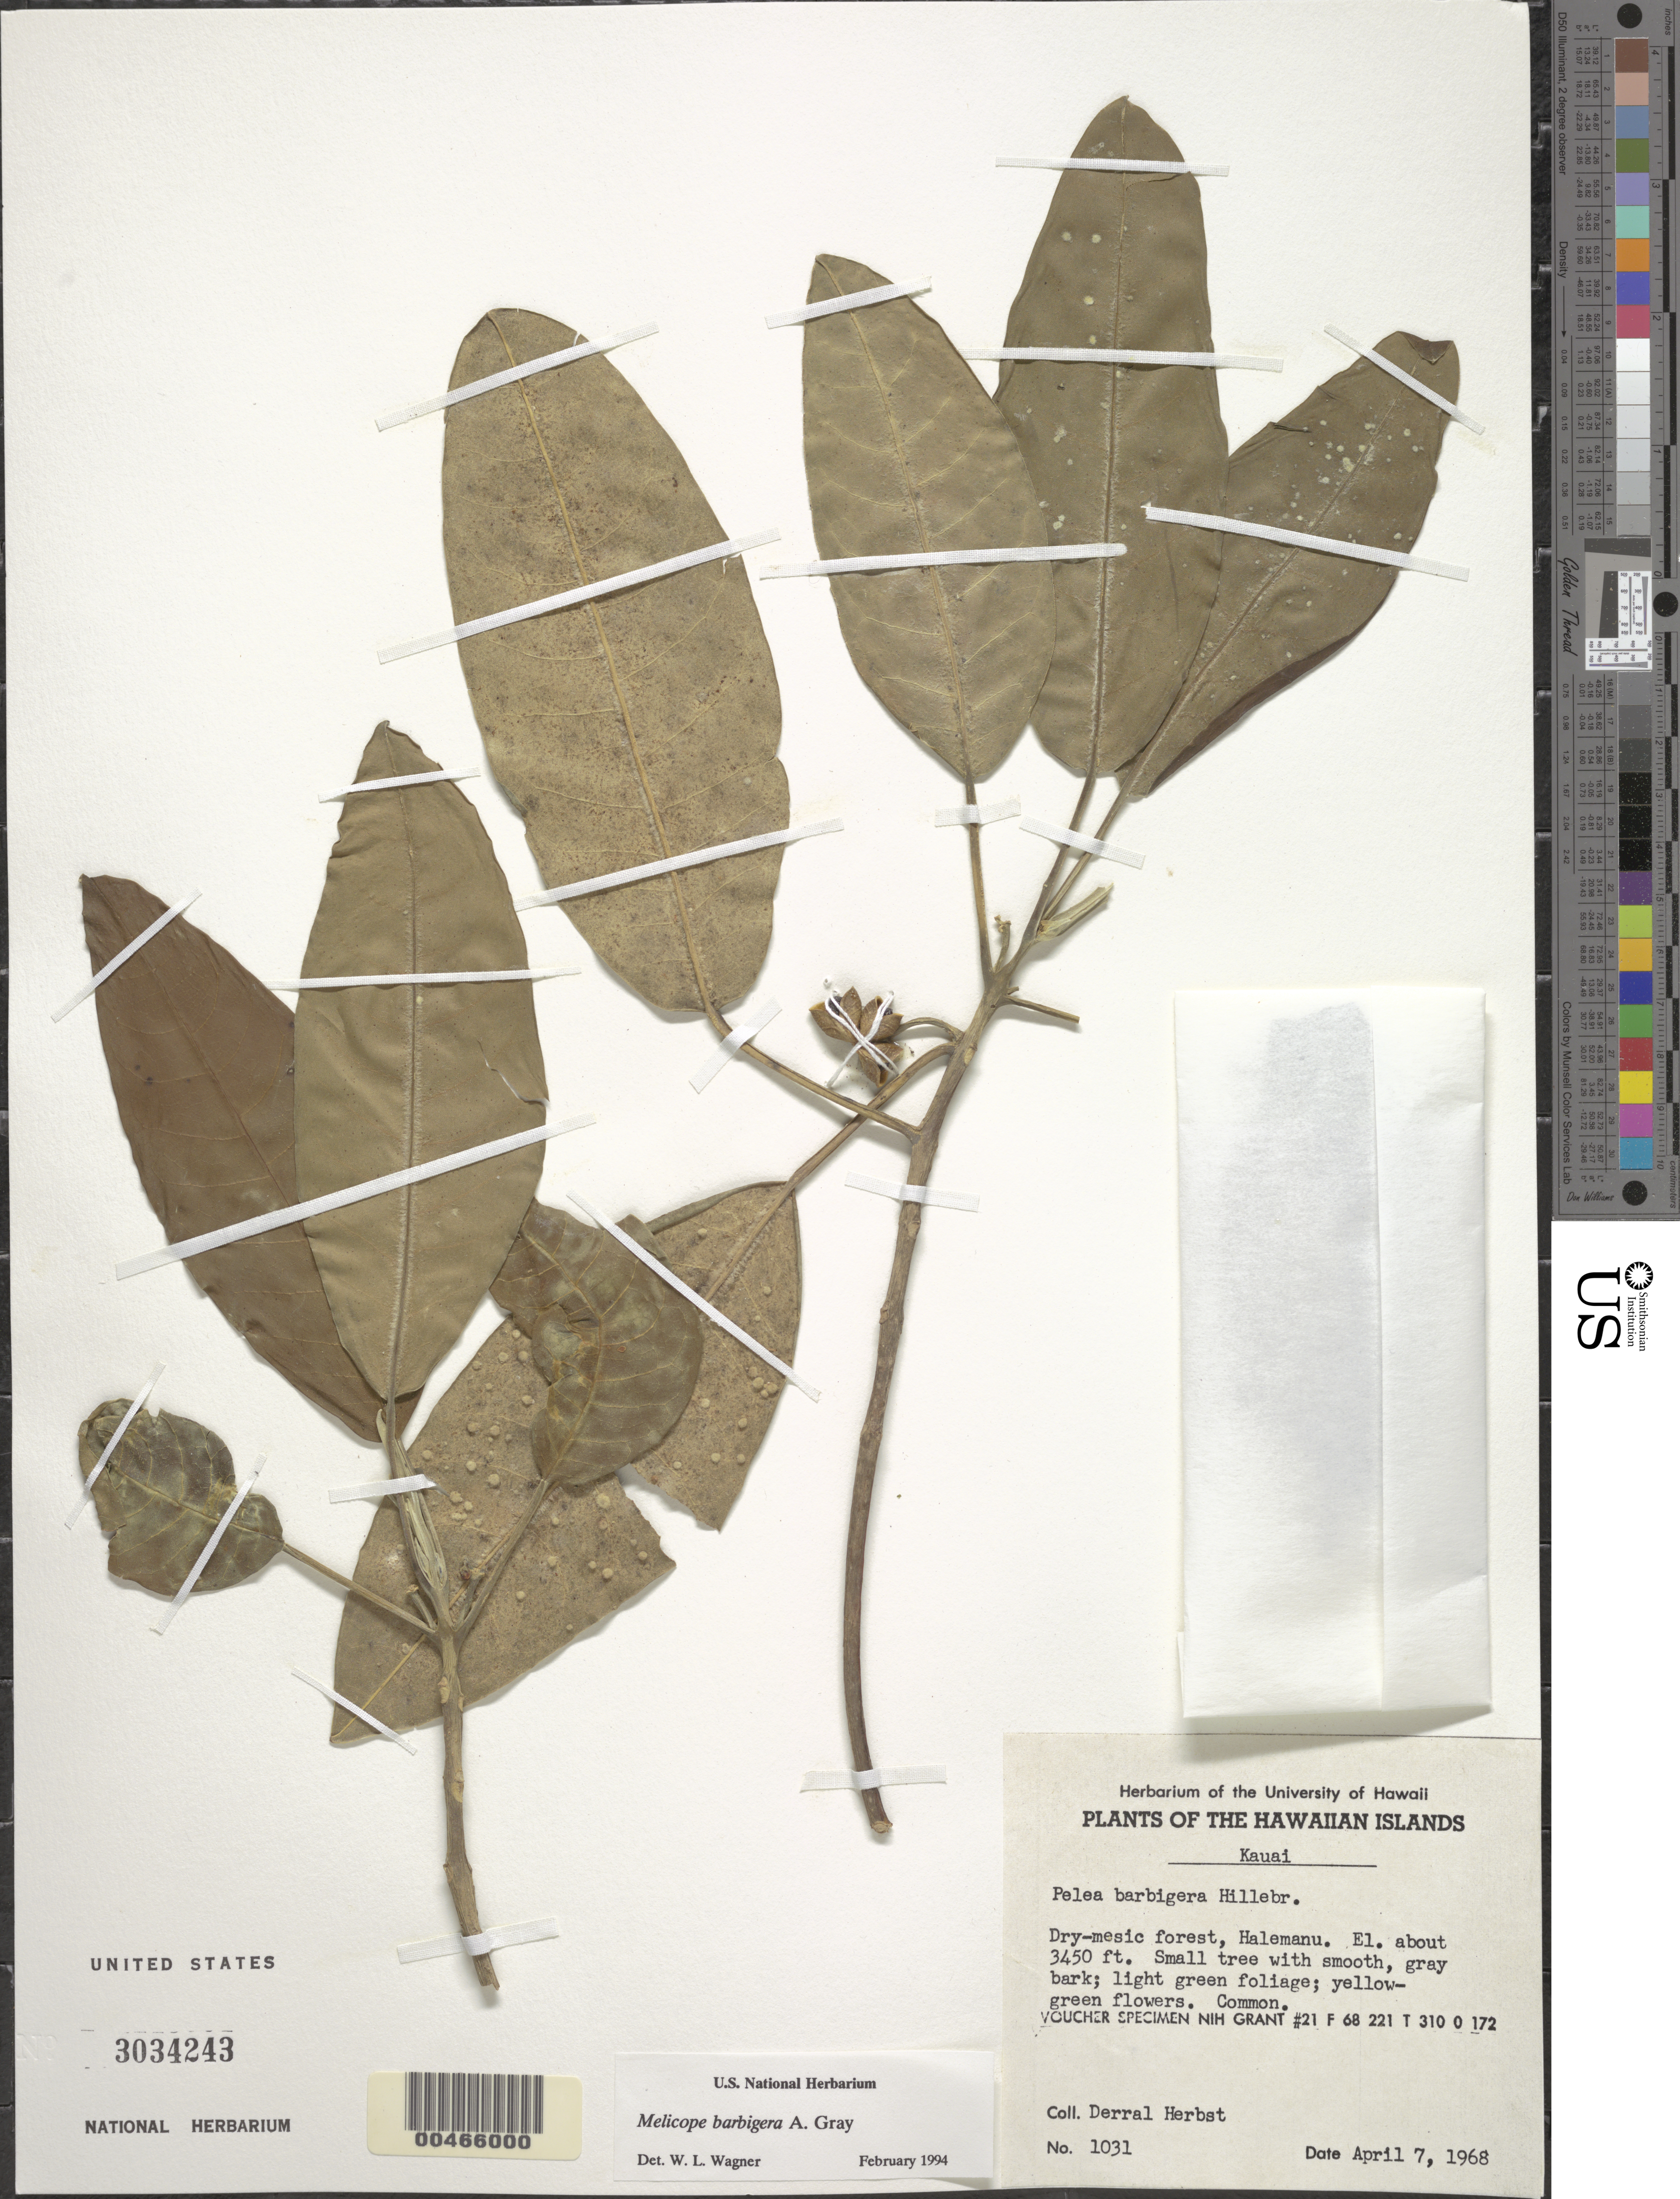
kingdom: Plantae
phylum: Tracheophyta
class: Magnoliopsida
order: Sapindales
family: Rutaceae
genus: Melicope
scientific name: Melicope barbigera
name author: A. Gray in Wilkes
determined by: Wagner, W. L., (BOT), Smithsonian Institution - National Museum of Natural History (UNITED STATES)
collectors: D. R. Herbst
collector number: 1031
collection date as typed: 7 Apr 1968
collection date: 1968-04-07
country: United States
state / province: Hawaii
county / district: Kauai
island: Kaua'i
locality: Halemanu.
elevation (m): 1052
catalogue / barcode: US 3034243